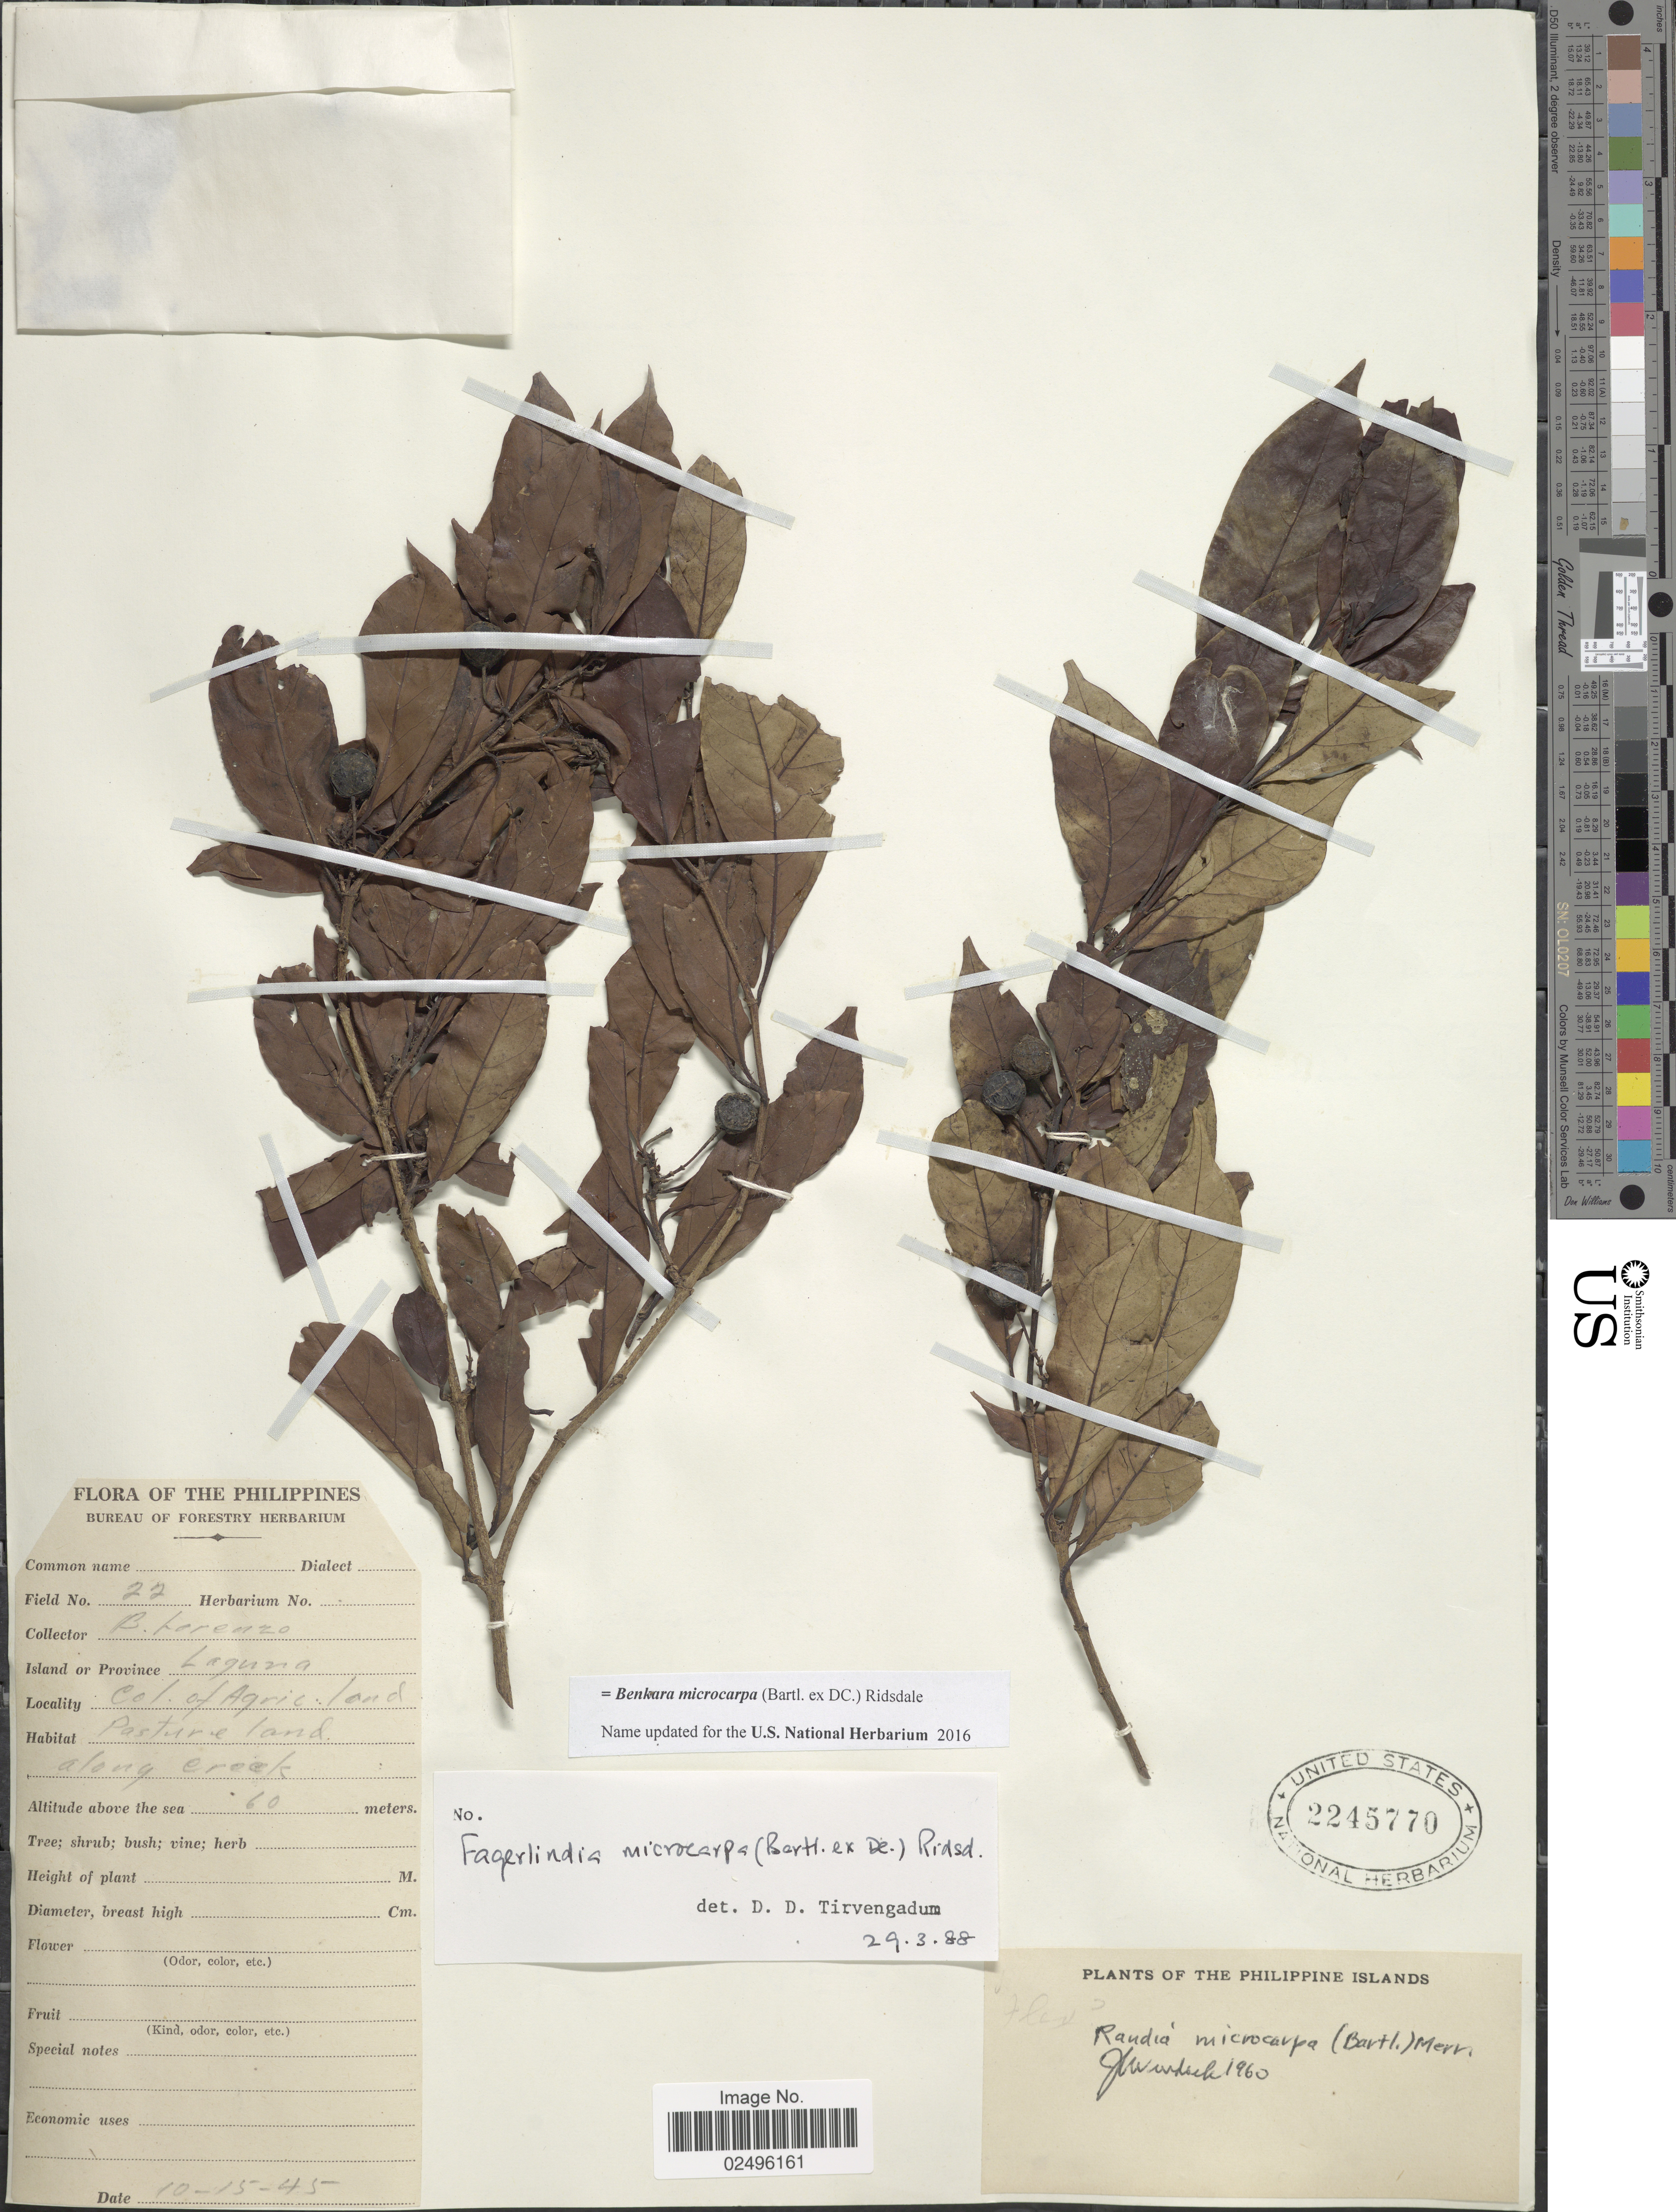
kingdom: Plantae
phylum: Tracheophyta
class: Magnoliopsida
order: Gentianales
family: Rubiaceae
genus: Fagerlindia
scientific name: Fagerlindia microcarpa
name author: (Bartl. ex DC.) Ridsdale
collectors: B. Lorenzo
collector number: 22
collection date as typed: Transcribed d/m/y: 15/10/45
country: Philippines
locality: The Philippine Islands, Island or Province Laguna, Col of Agric land, Pasture land along creek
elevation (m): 60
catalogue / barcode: US 2245770